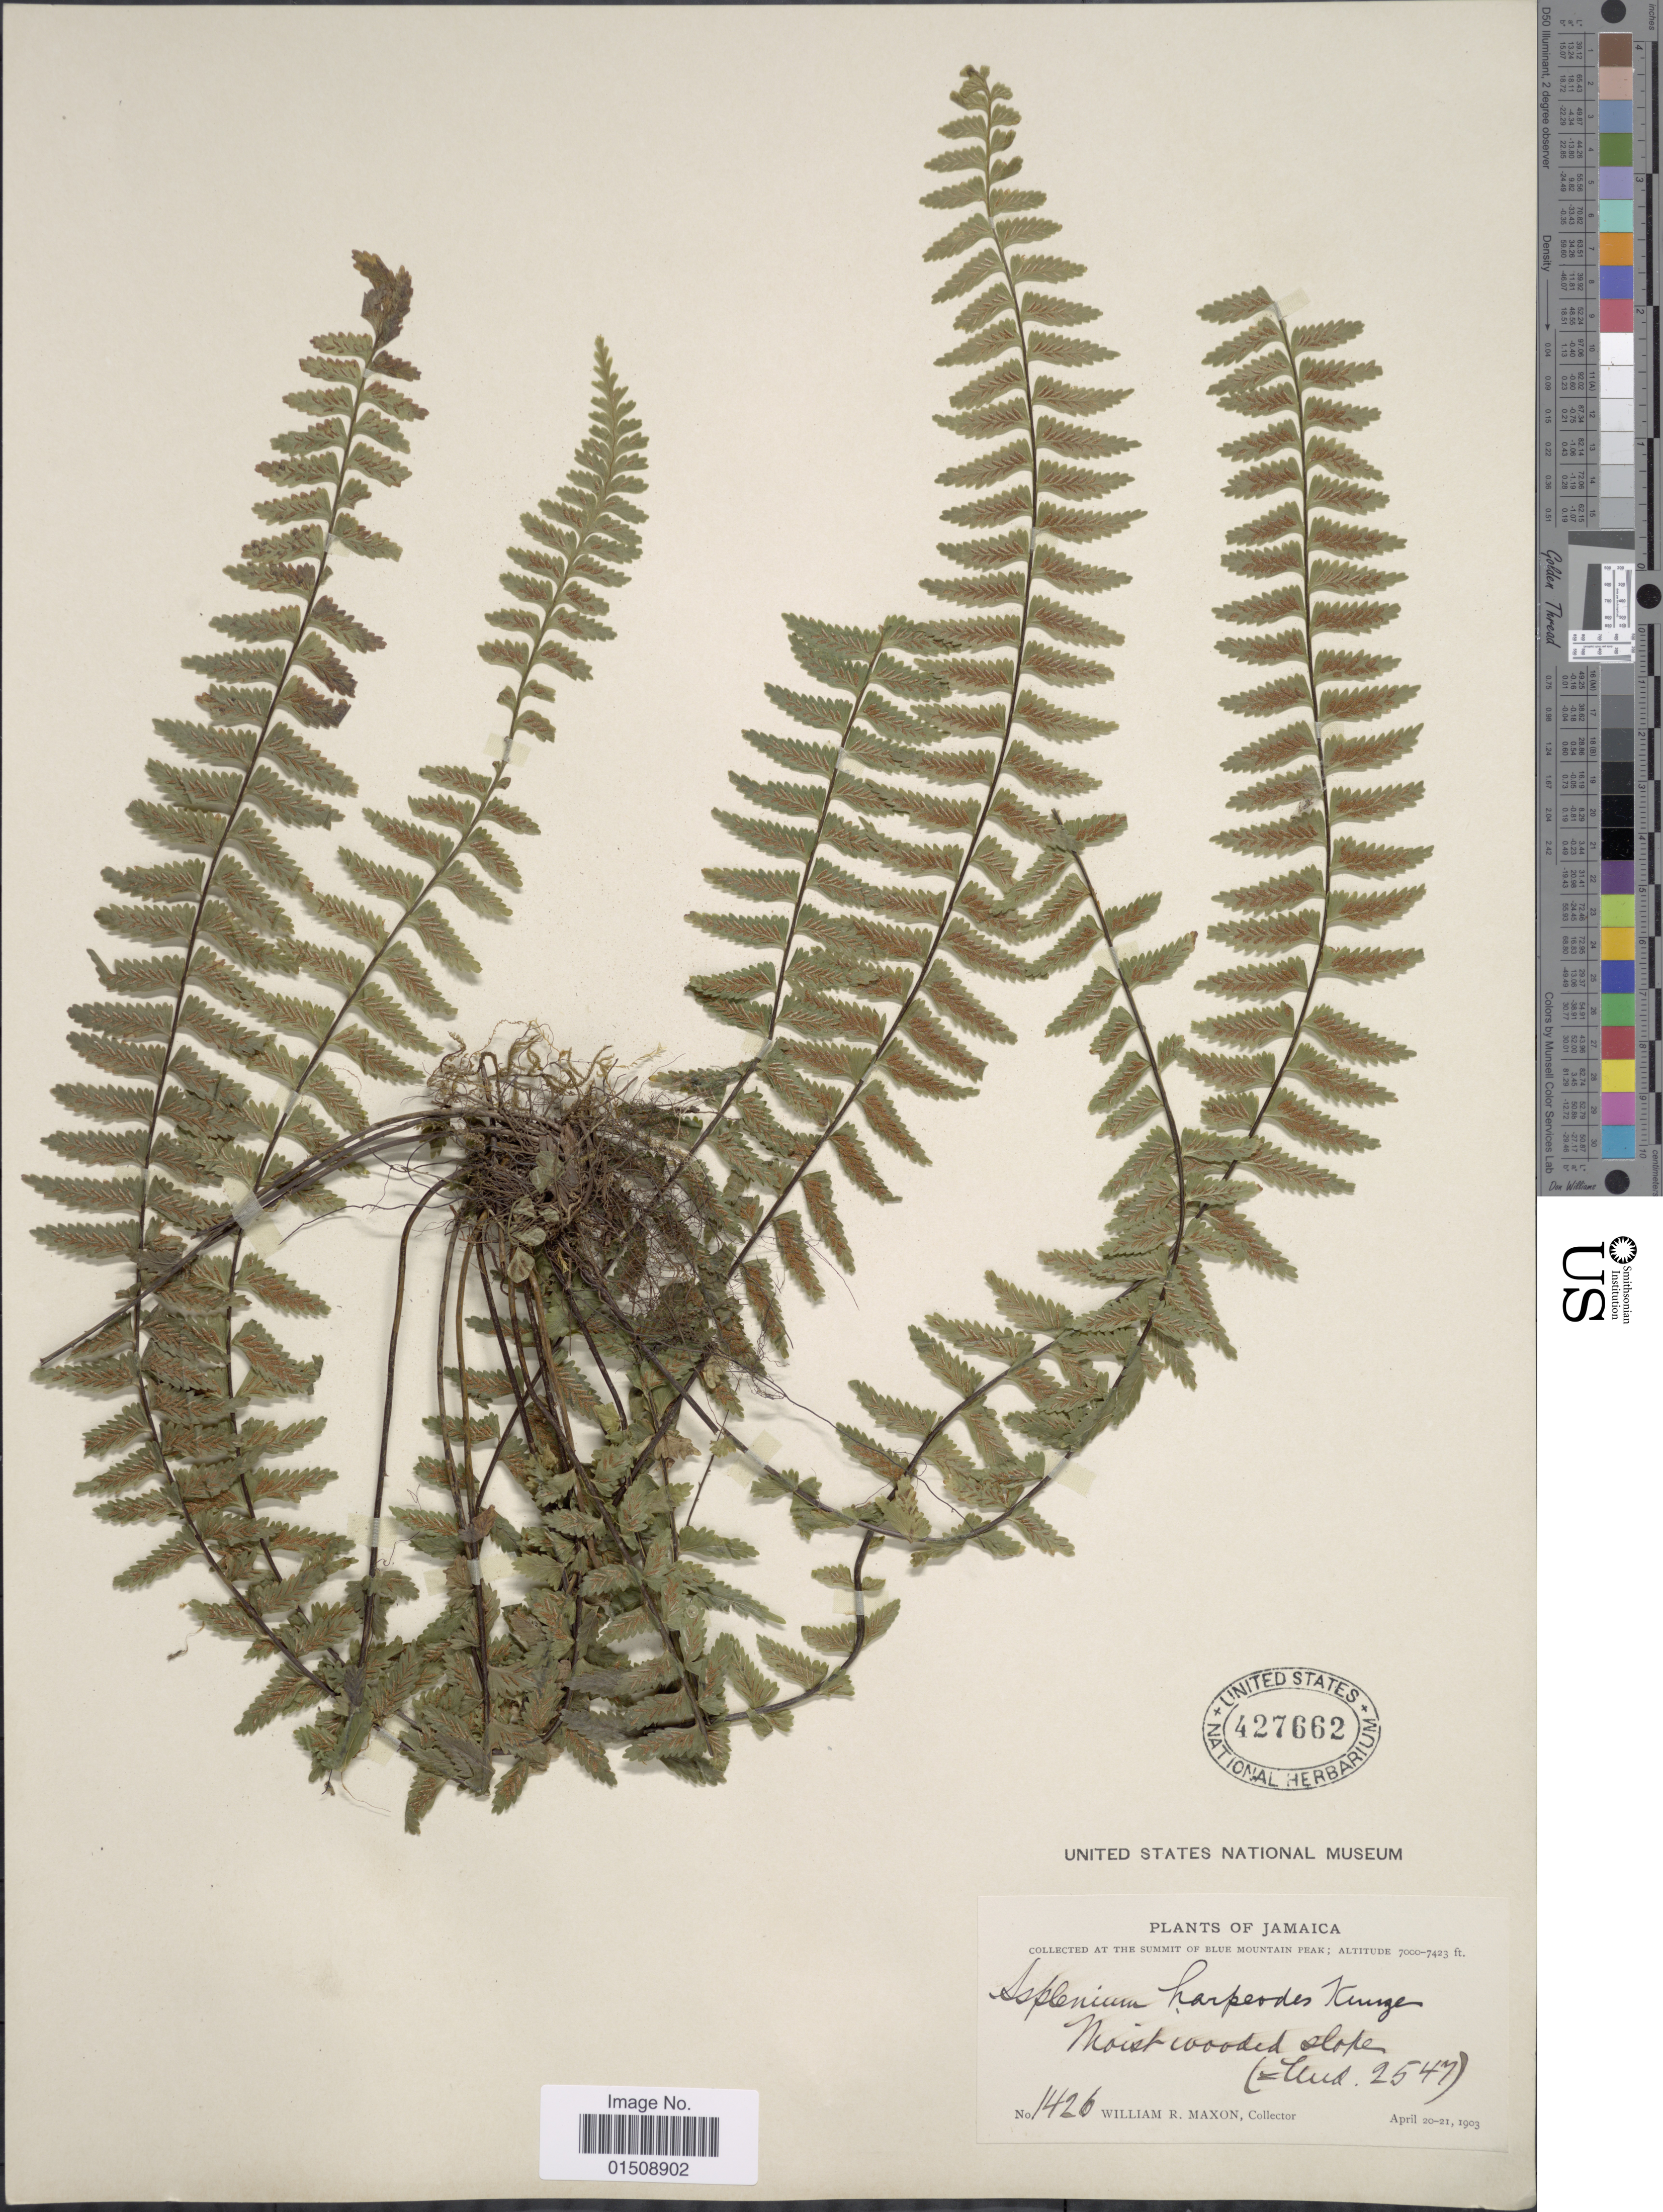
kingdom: Plantae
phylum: Tracheophyta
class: Polypodiopsida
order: Polypodiales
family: Aspleniaceae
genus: Asplenium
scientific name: Asplenium harpeodes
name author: Kunze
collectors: W. R. Maxon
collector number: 1426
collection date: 1903-04-20/1903-04-21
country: Jamaica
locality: The summit of Blue Mountain Peak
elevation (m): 2134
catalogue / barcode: US 427662